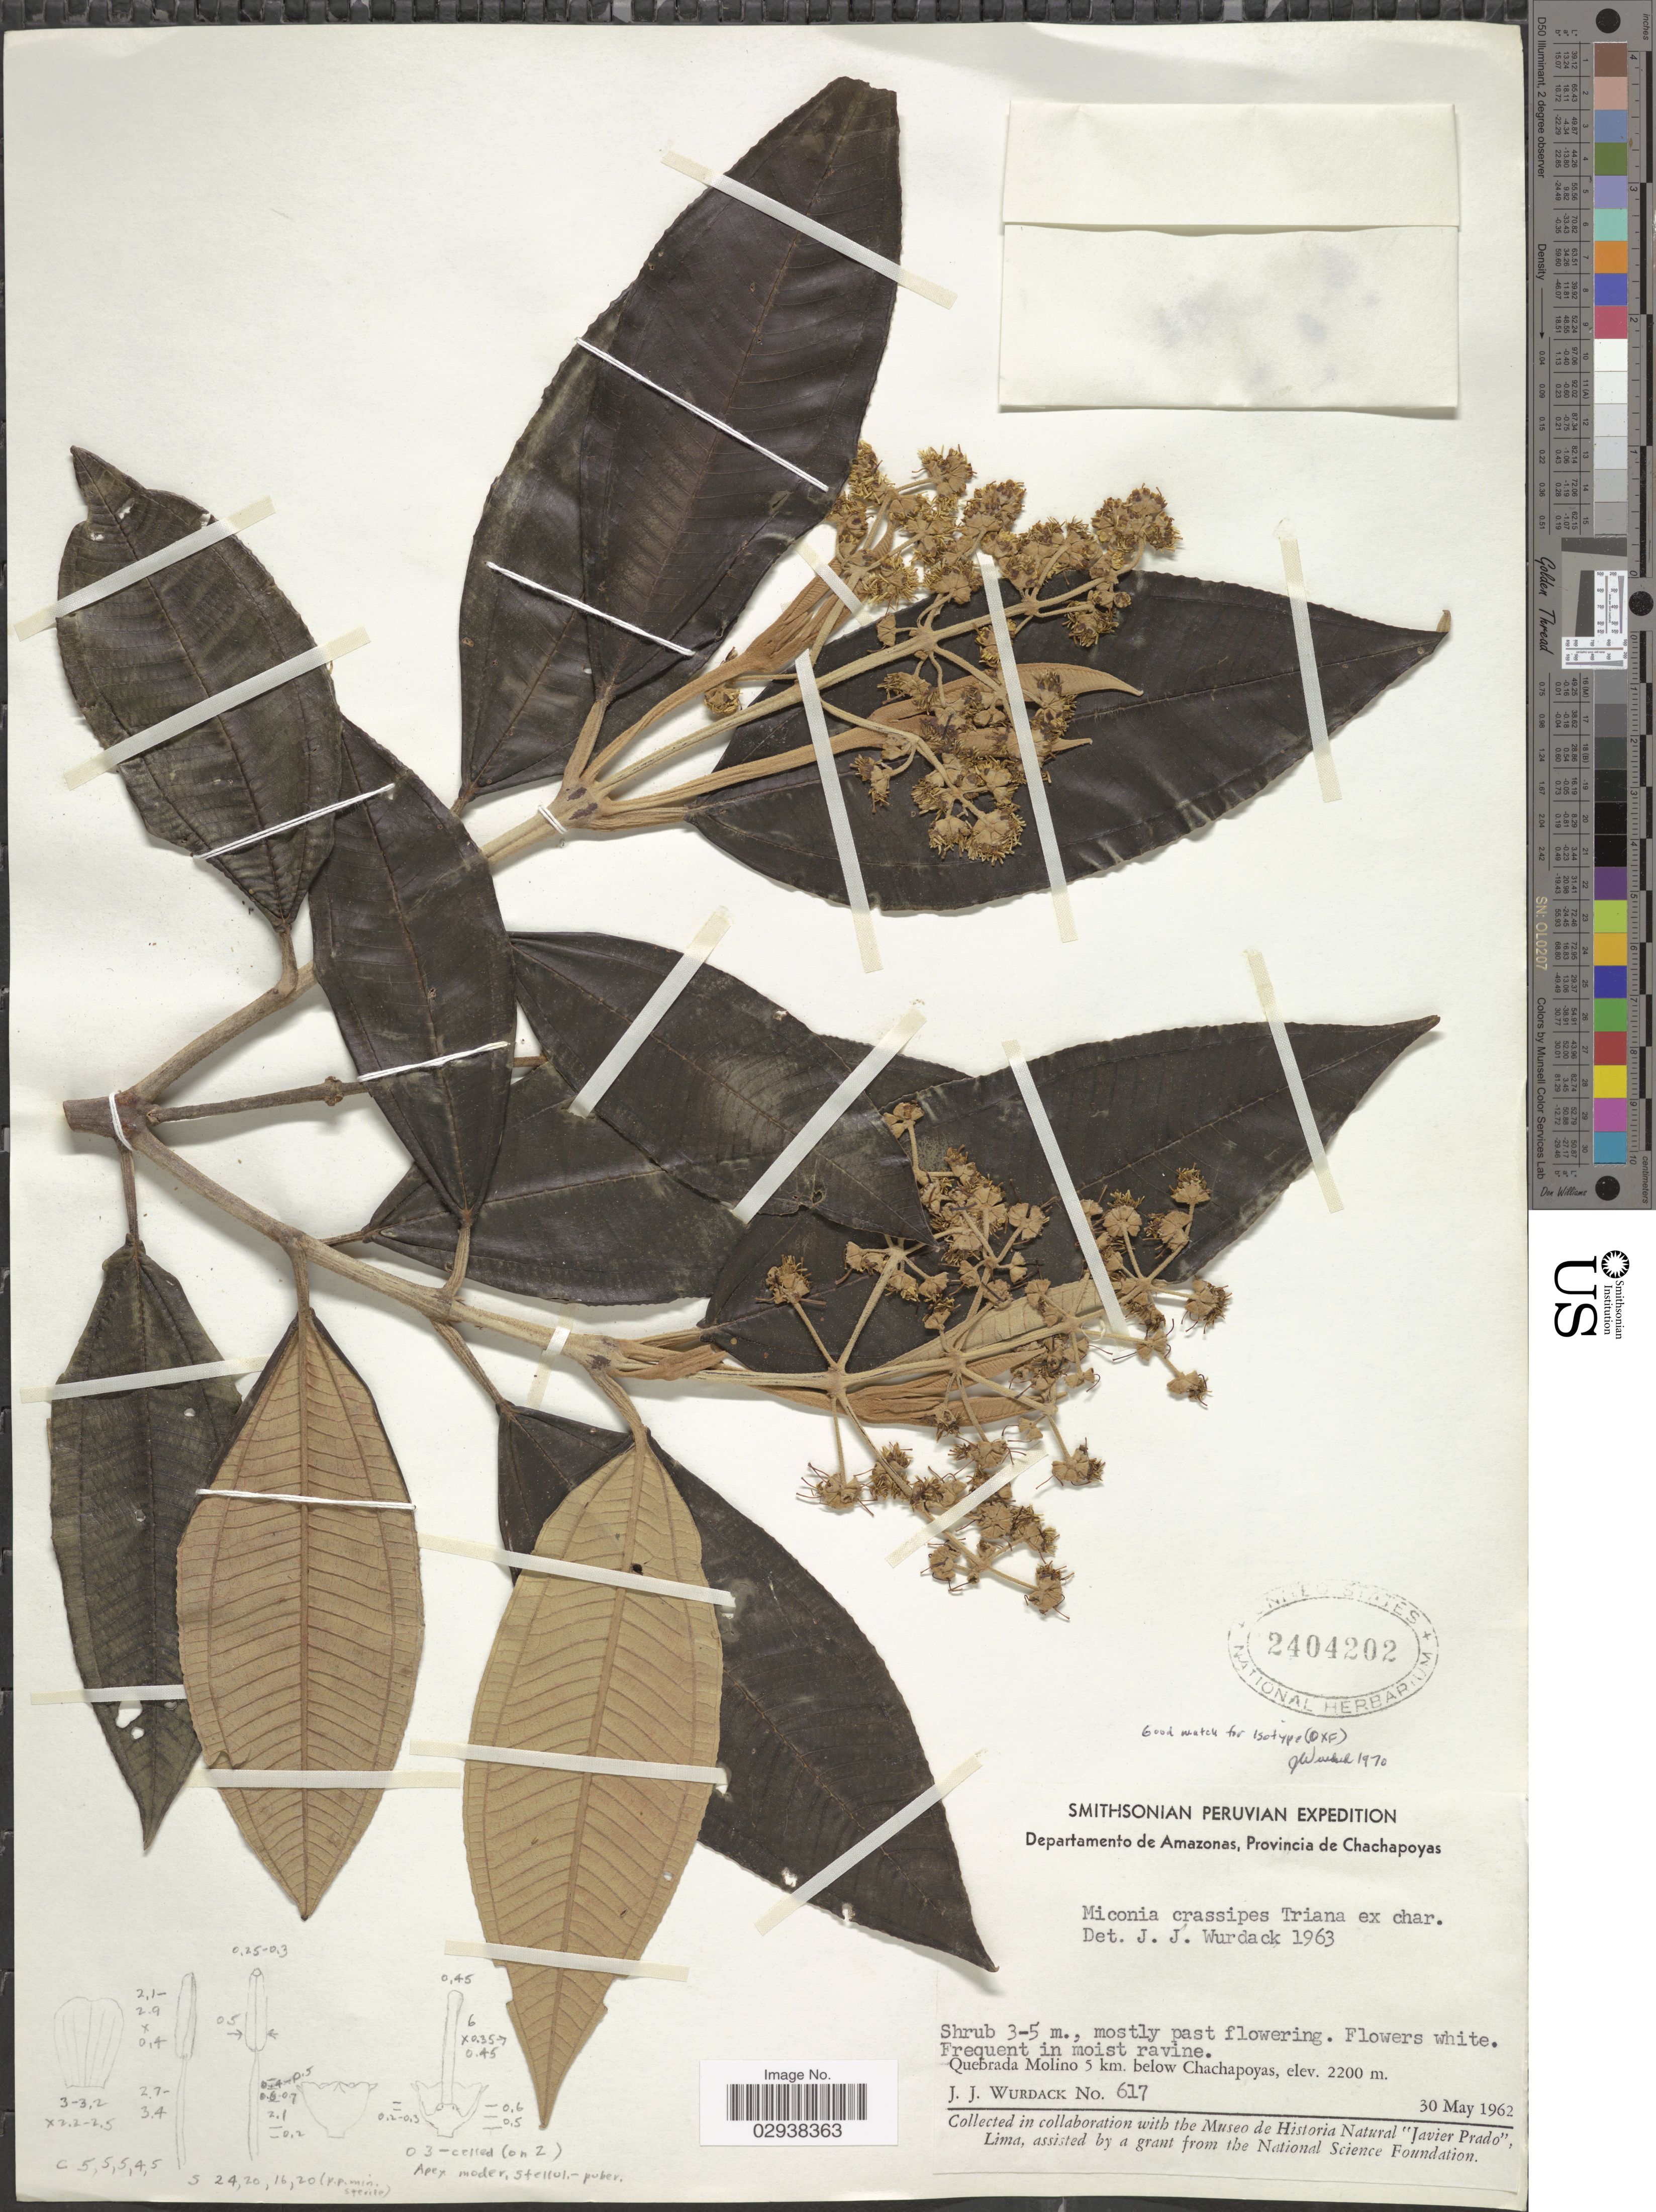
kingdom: Plantae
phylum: Tracheophyta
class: Magnoliopsida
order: Myrtales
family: Melastomataceae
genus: Miconia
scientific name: Miconia crassipes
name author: Triana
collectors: J. J. Wurdack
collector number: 617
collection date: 1962-05-30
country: Peru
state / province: Amazonas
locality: Departamento de Amazonas, Provincia de Chachapoyas, Quebrada Molino 5 km. below Chachapoyas.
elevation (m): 2200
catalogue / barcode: US 2404202